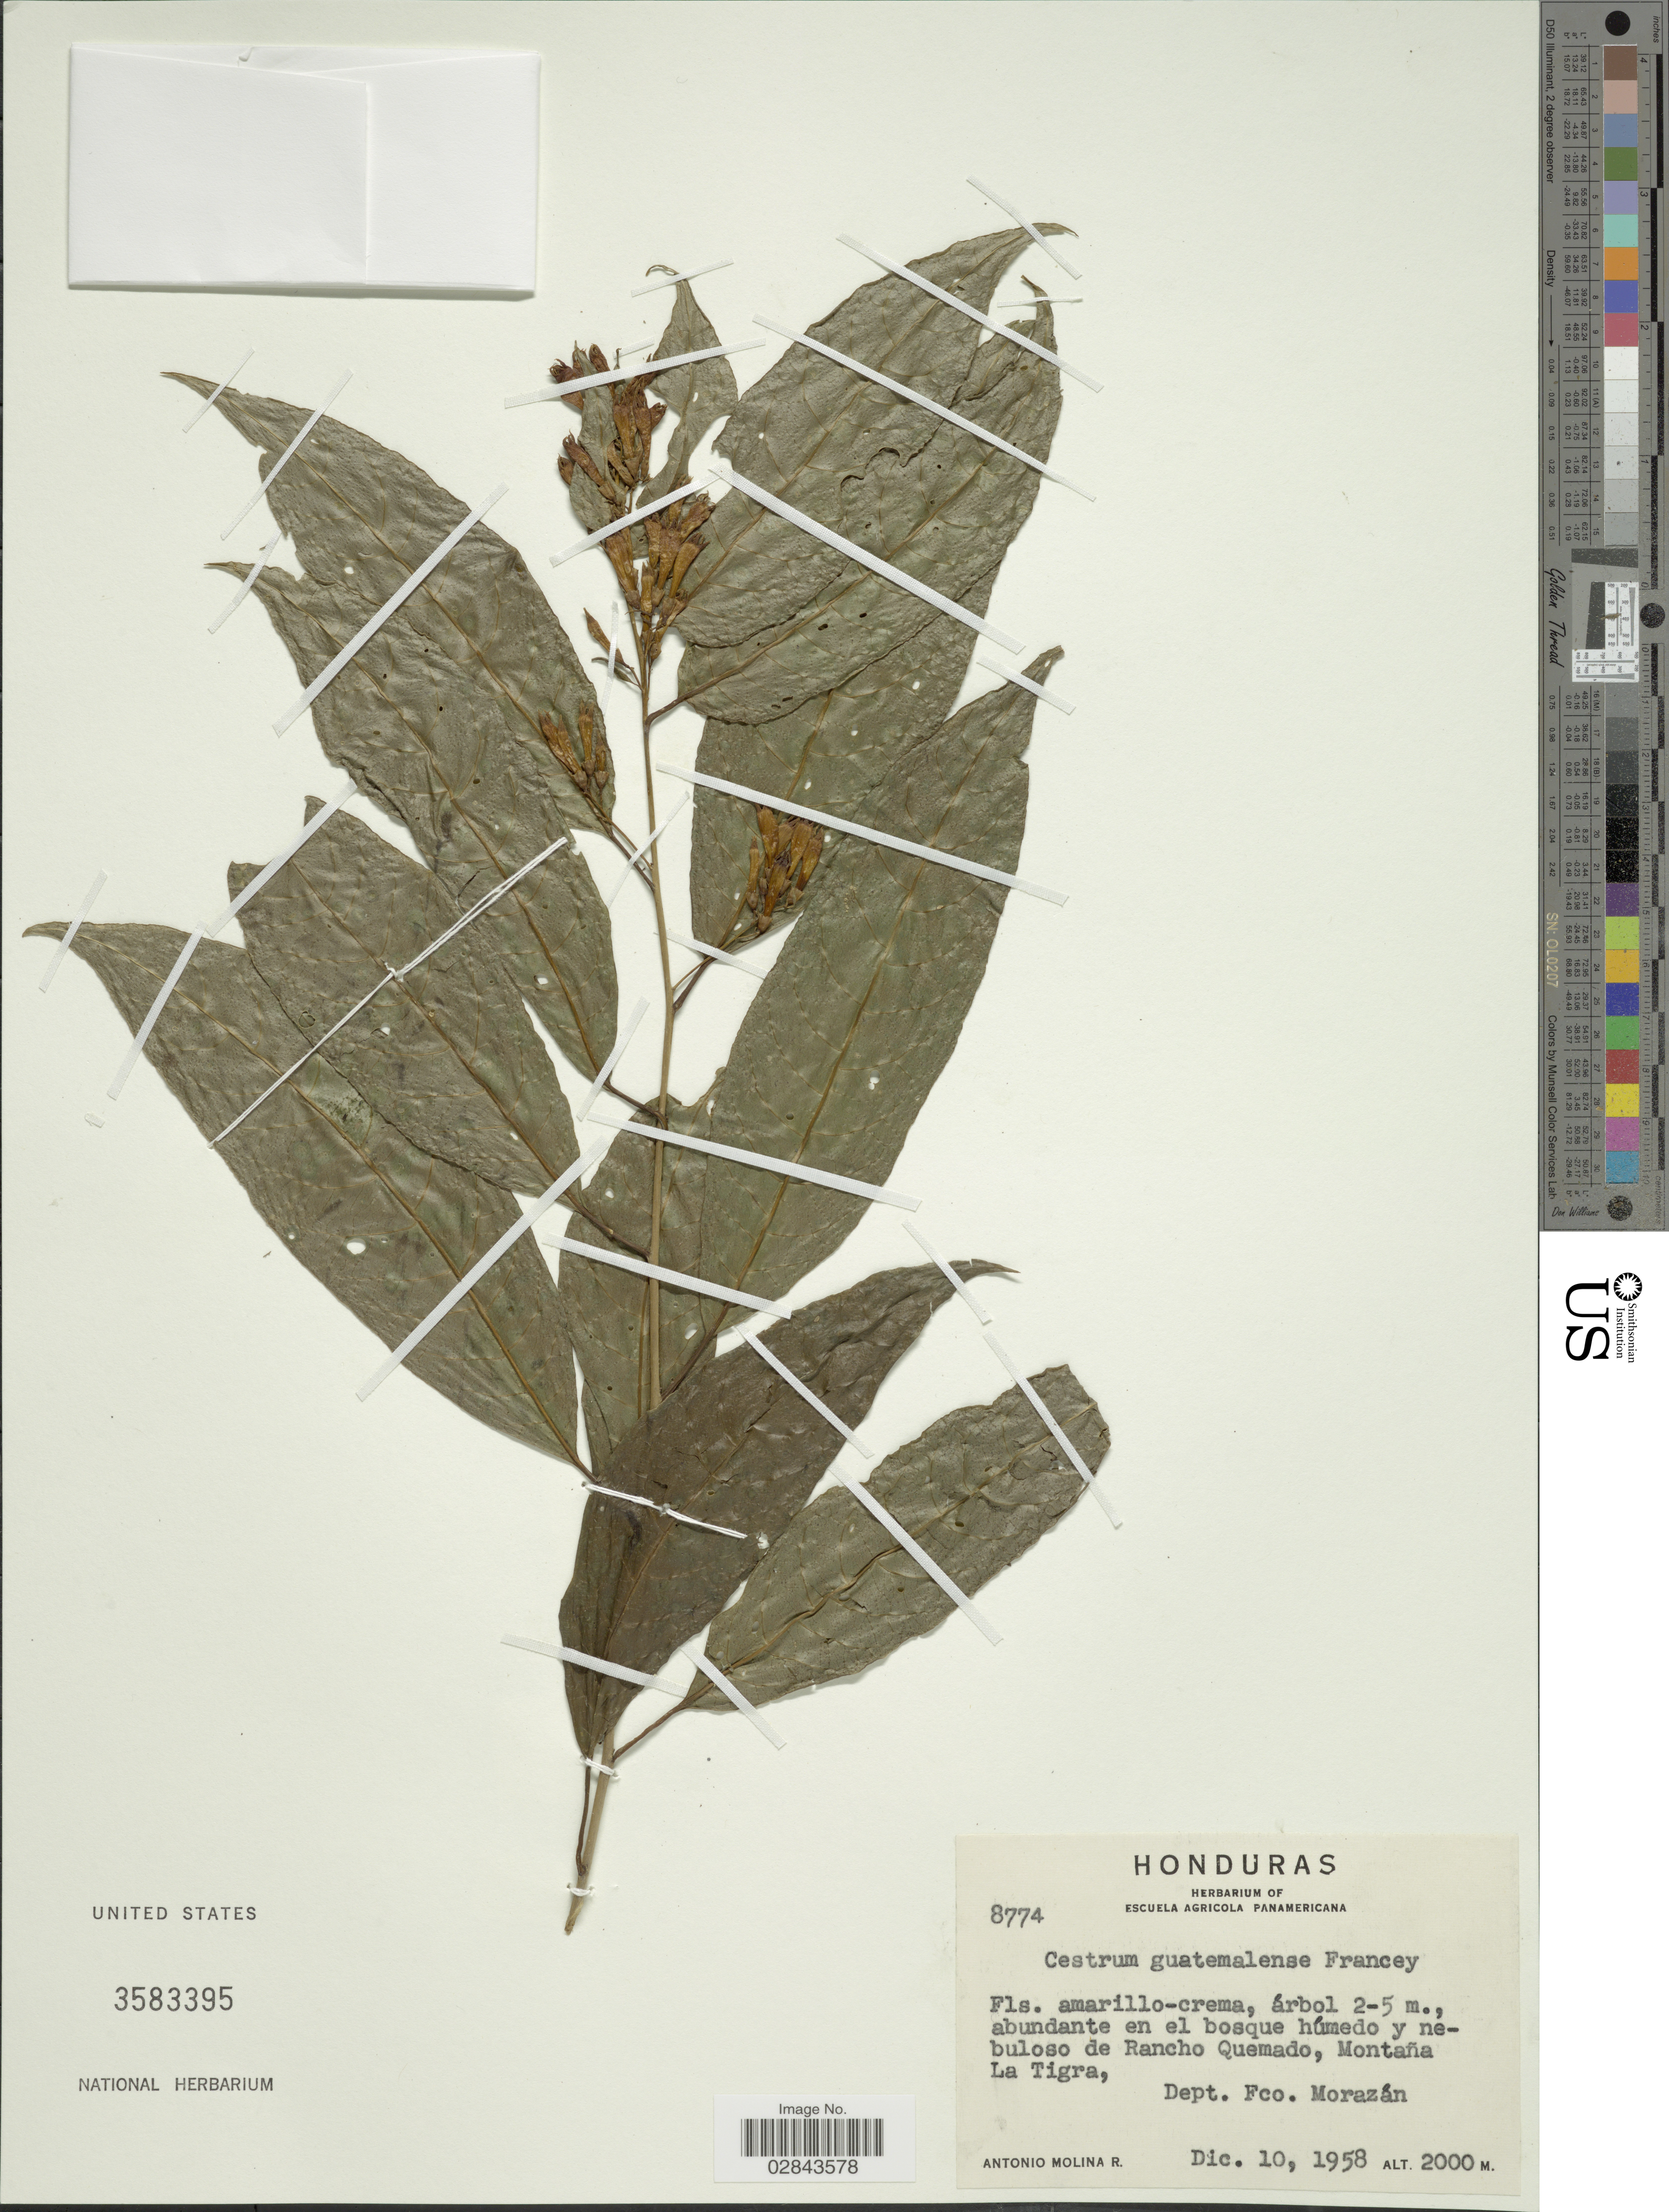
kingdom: Plantae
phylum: Tracheophyta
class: Magnoliopsida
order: Solanales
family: Solanaceae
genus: Cestrum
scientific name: Cestrum guatemalense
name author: Francey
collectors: A. Molina R.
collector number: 8774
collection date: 1958-12-10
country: Honduras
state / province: Fco. Morazán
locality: Abunante en el bosque húmedo y nebuloso de Rancho Quemado, Montaña La Tigra, Dept. Fco. Morazán.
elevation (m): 2000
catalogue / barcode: US 3583395